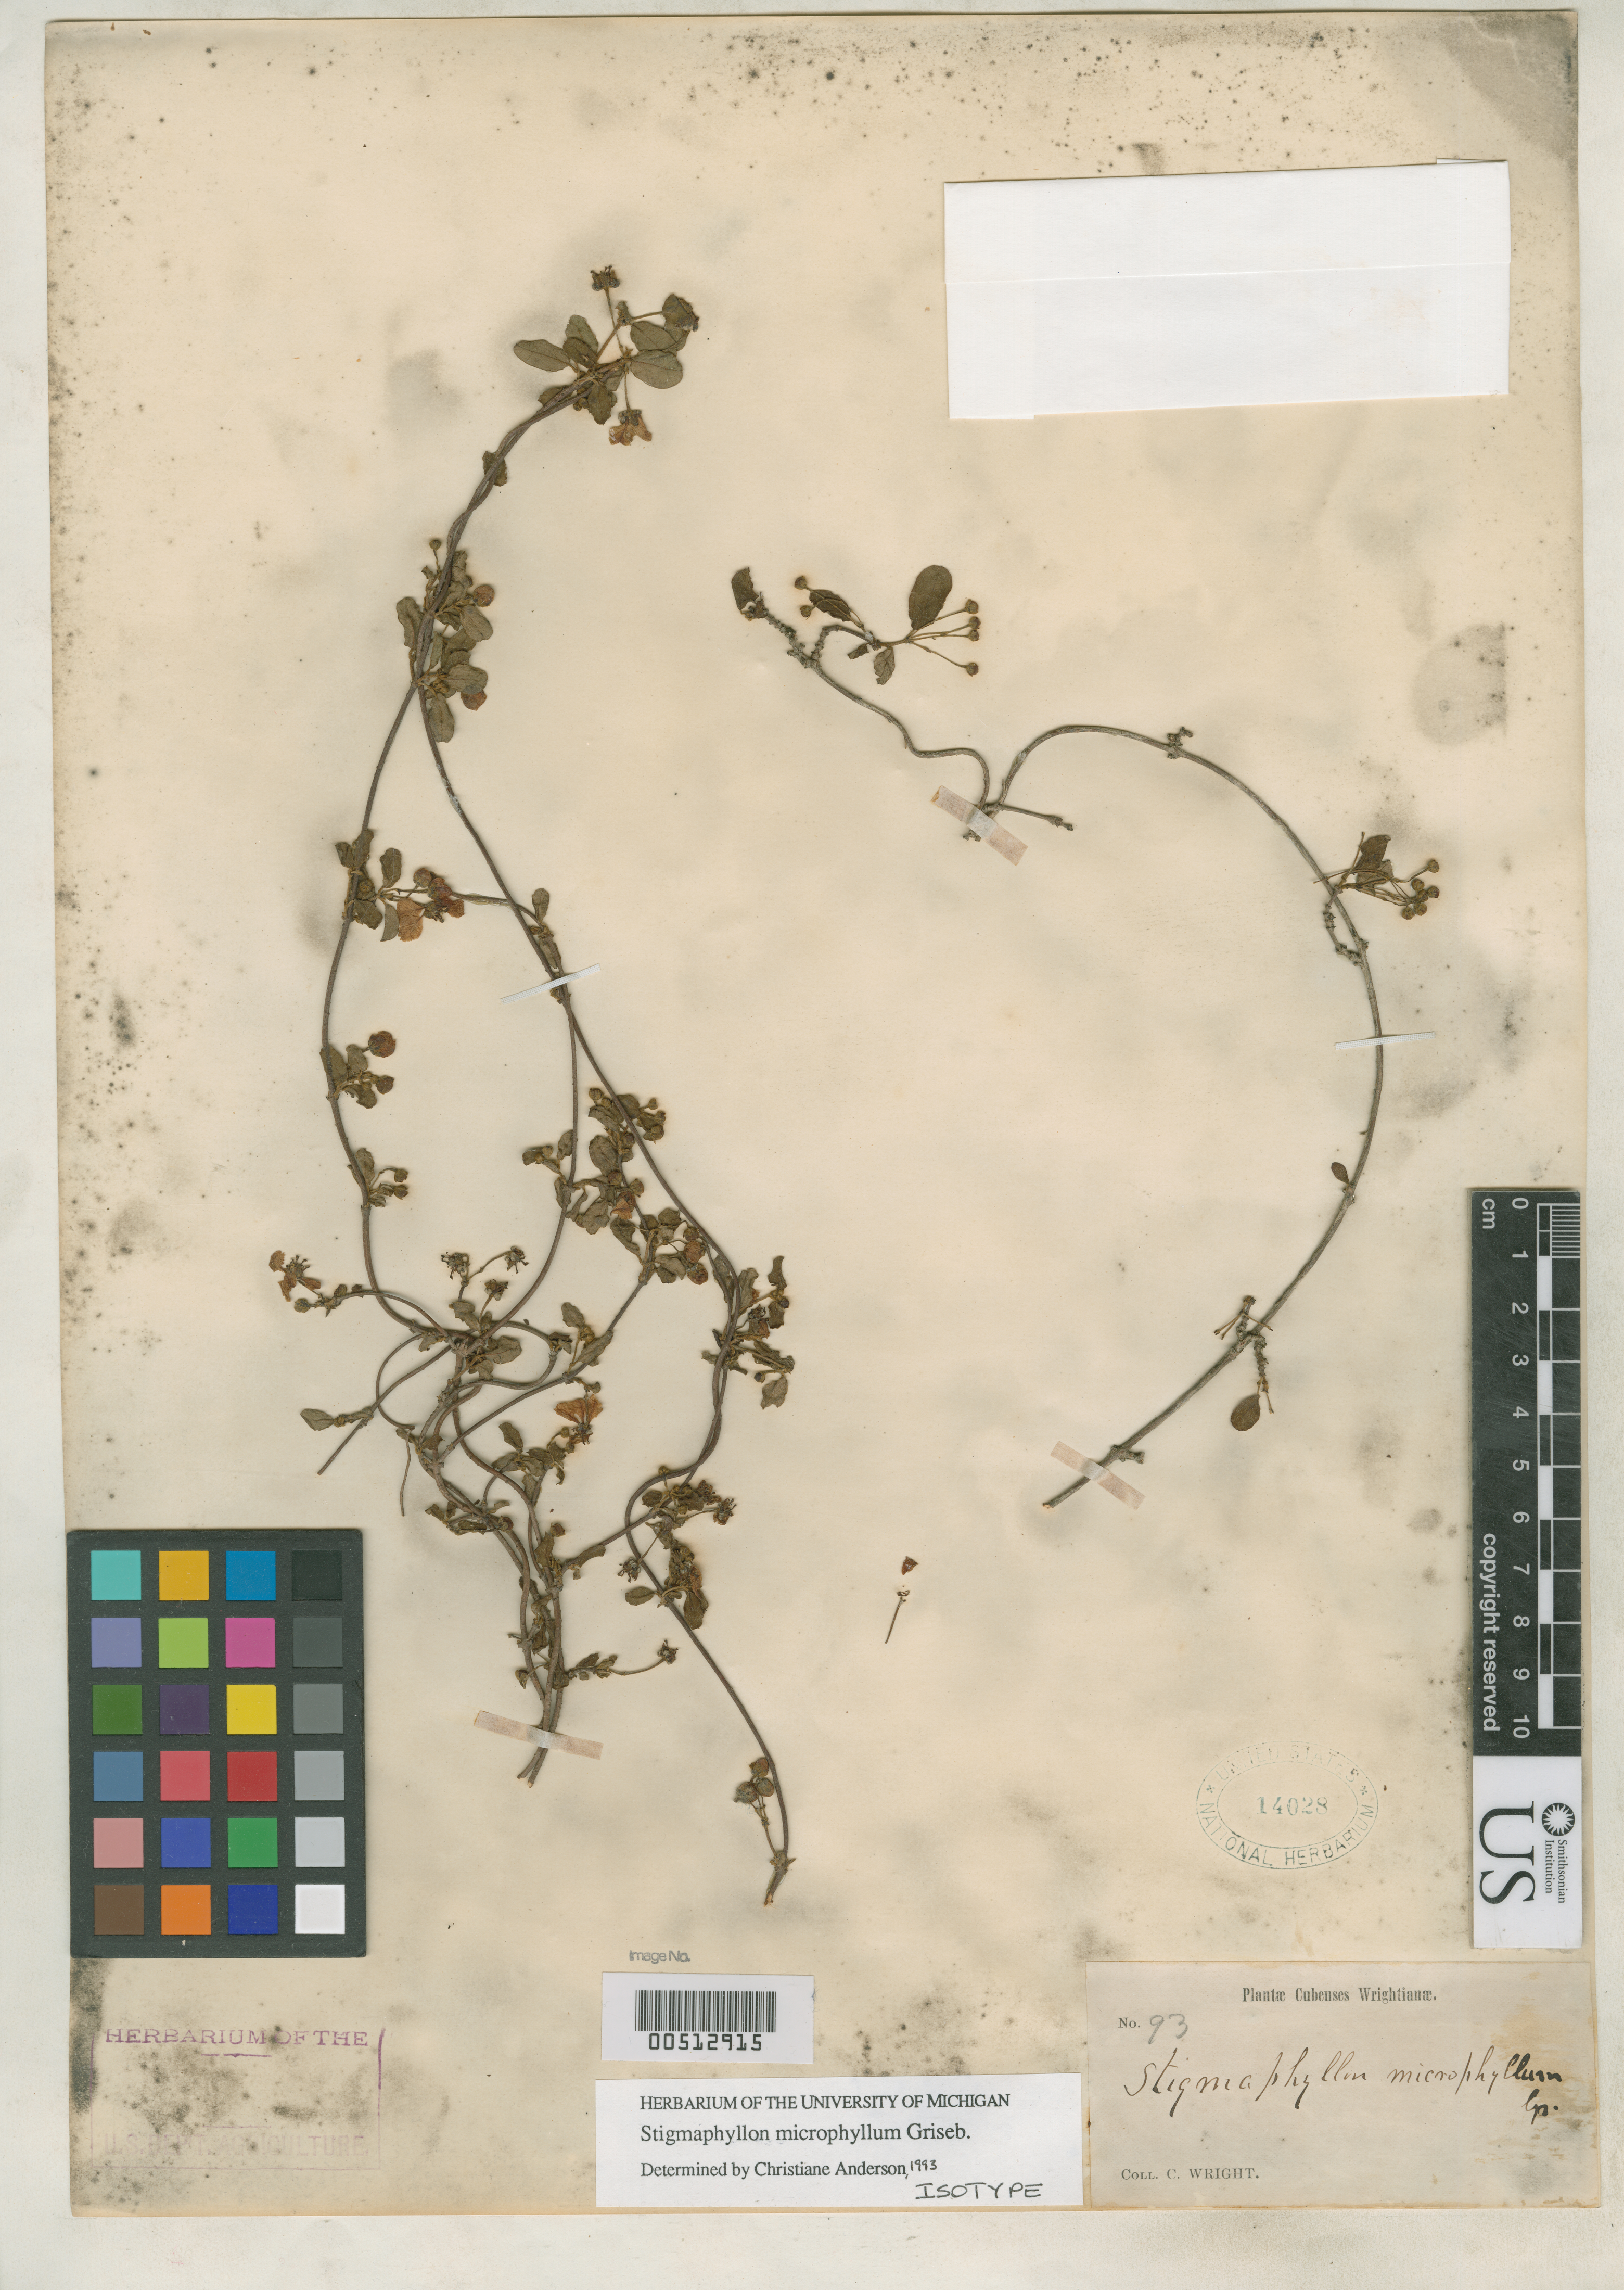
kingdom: Plantae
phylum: Tracheophyta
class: Magnoliopsida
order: Malpighiales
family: Malpighiaceae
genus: Stigmaphyllon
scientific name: Stigmaphyllon microphyllum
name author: Griseb.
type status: Isotype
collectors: C. Wright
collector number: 93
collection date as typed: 1856 to -- --- 1857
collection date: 1856/1857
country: Cuba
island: Greater Antilles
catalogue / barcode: US 14028